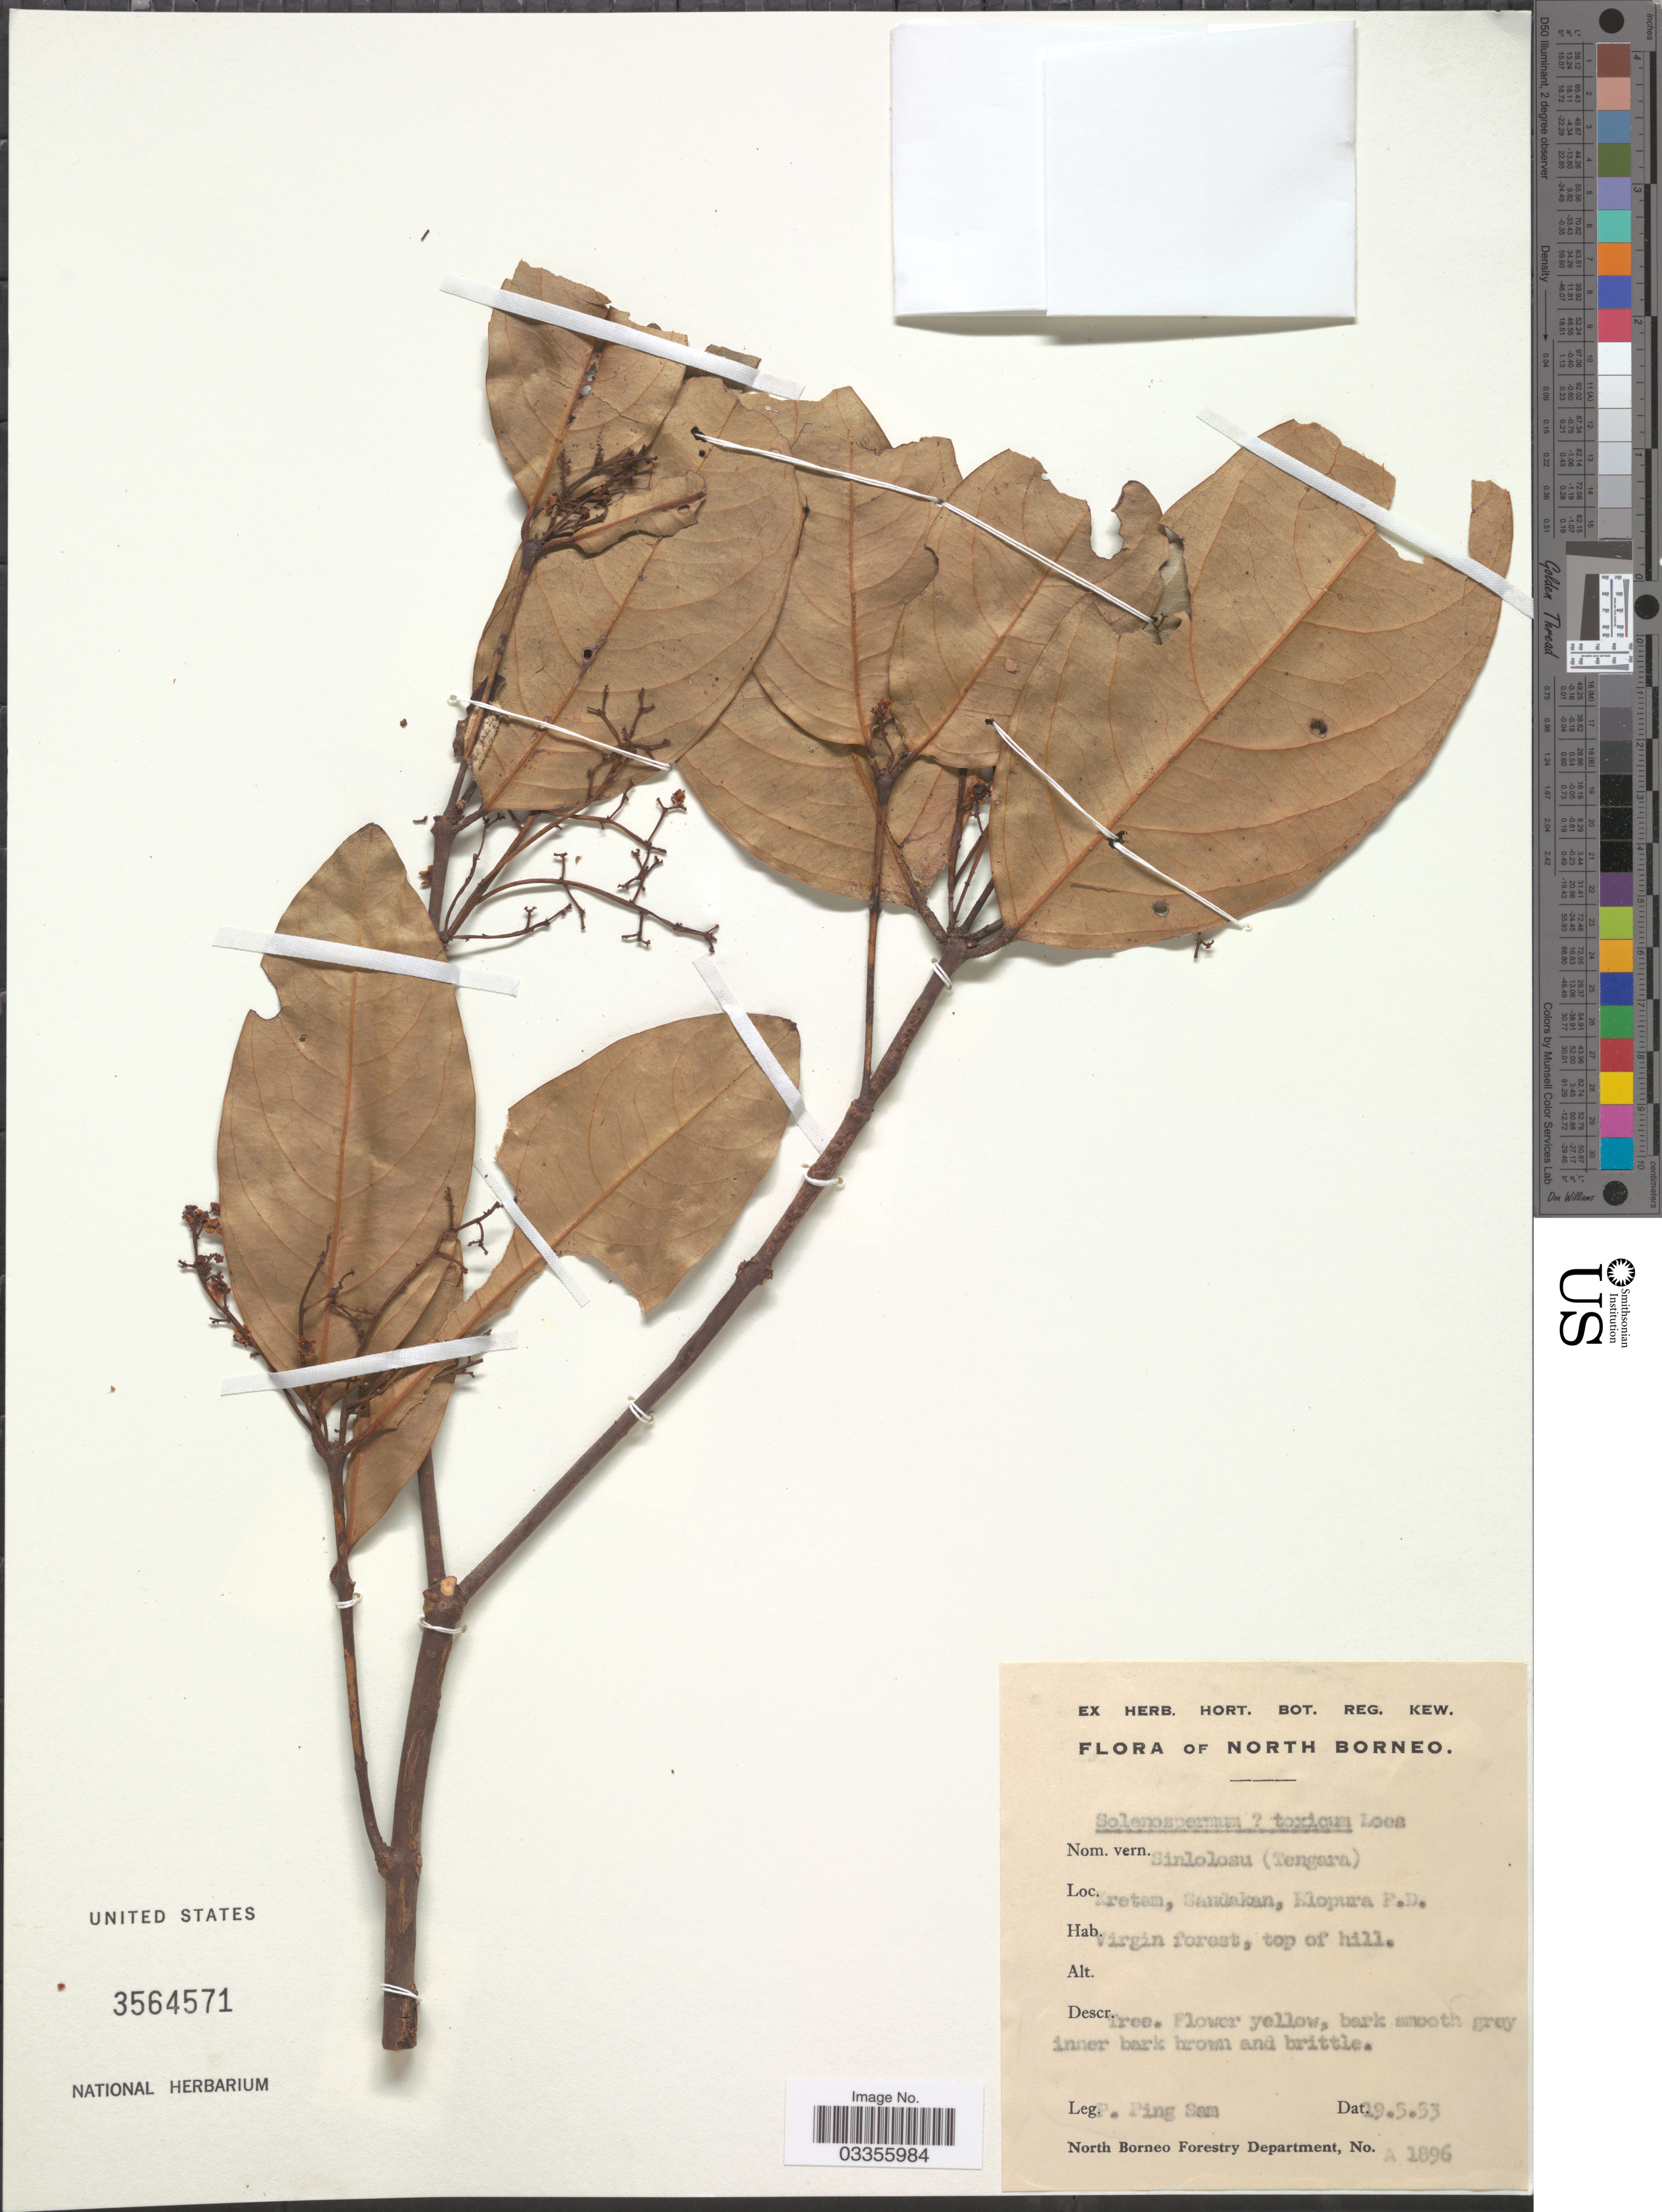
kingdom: Plantae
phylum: Tracheophyta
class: Magnoliopsida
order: Celastrales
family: Celastraceae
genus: Lophopetalum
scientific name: Lophopetalum beccarianum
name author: Pierre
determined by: Ding Hou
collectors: Patrick Ping San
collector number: A1896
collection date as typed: Transcribed d/m/y: 19/5/53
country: Malaysia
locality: North Borneo. Kretam, Sandakan, Elopura P.D.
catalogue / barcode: US 3564571